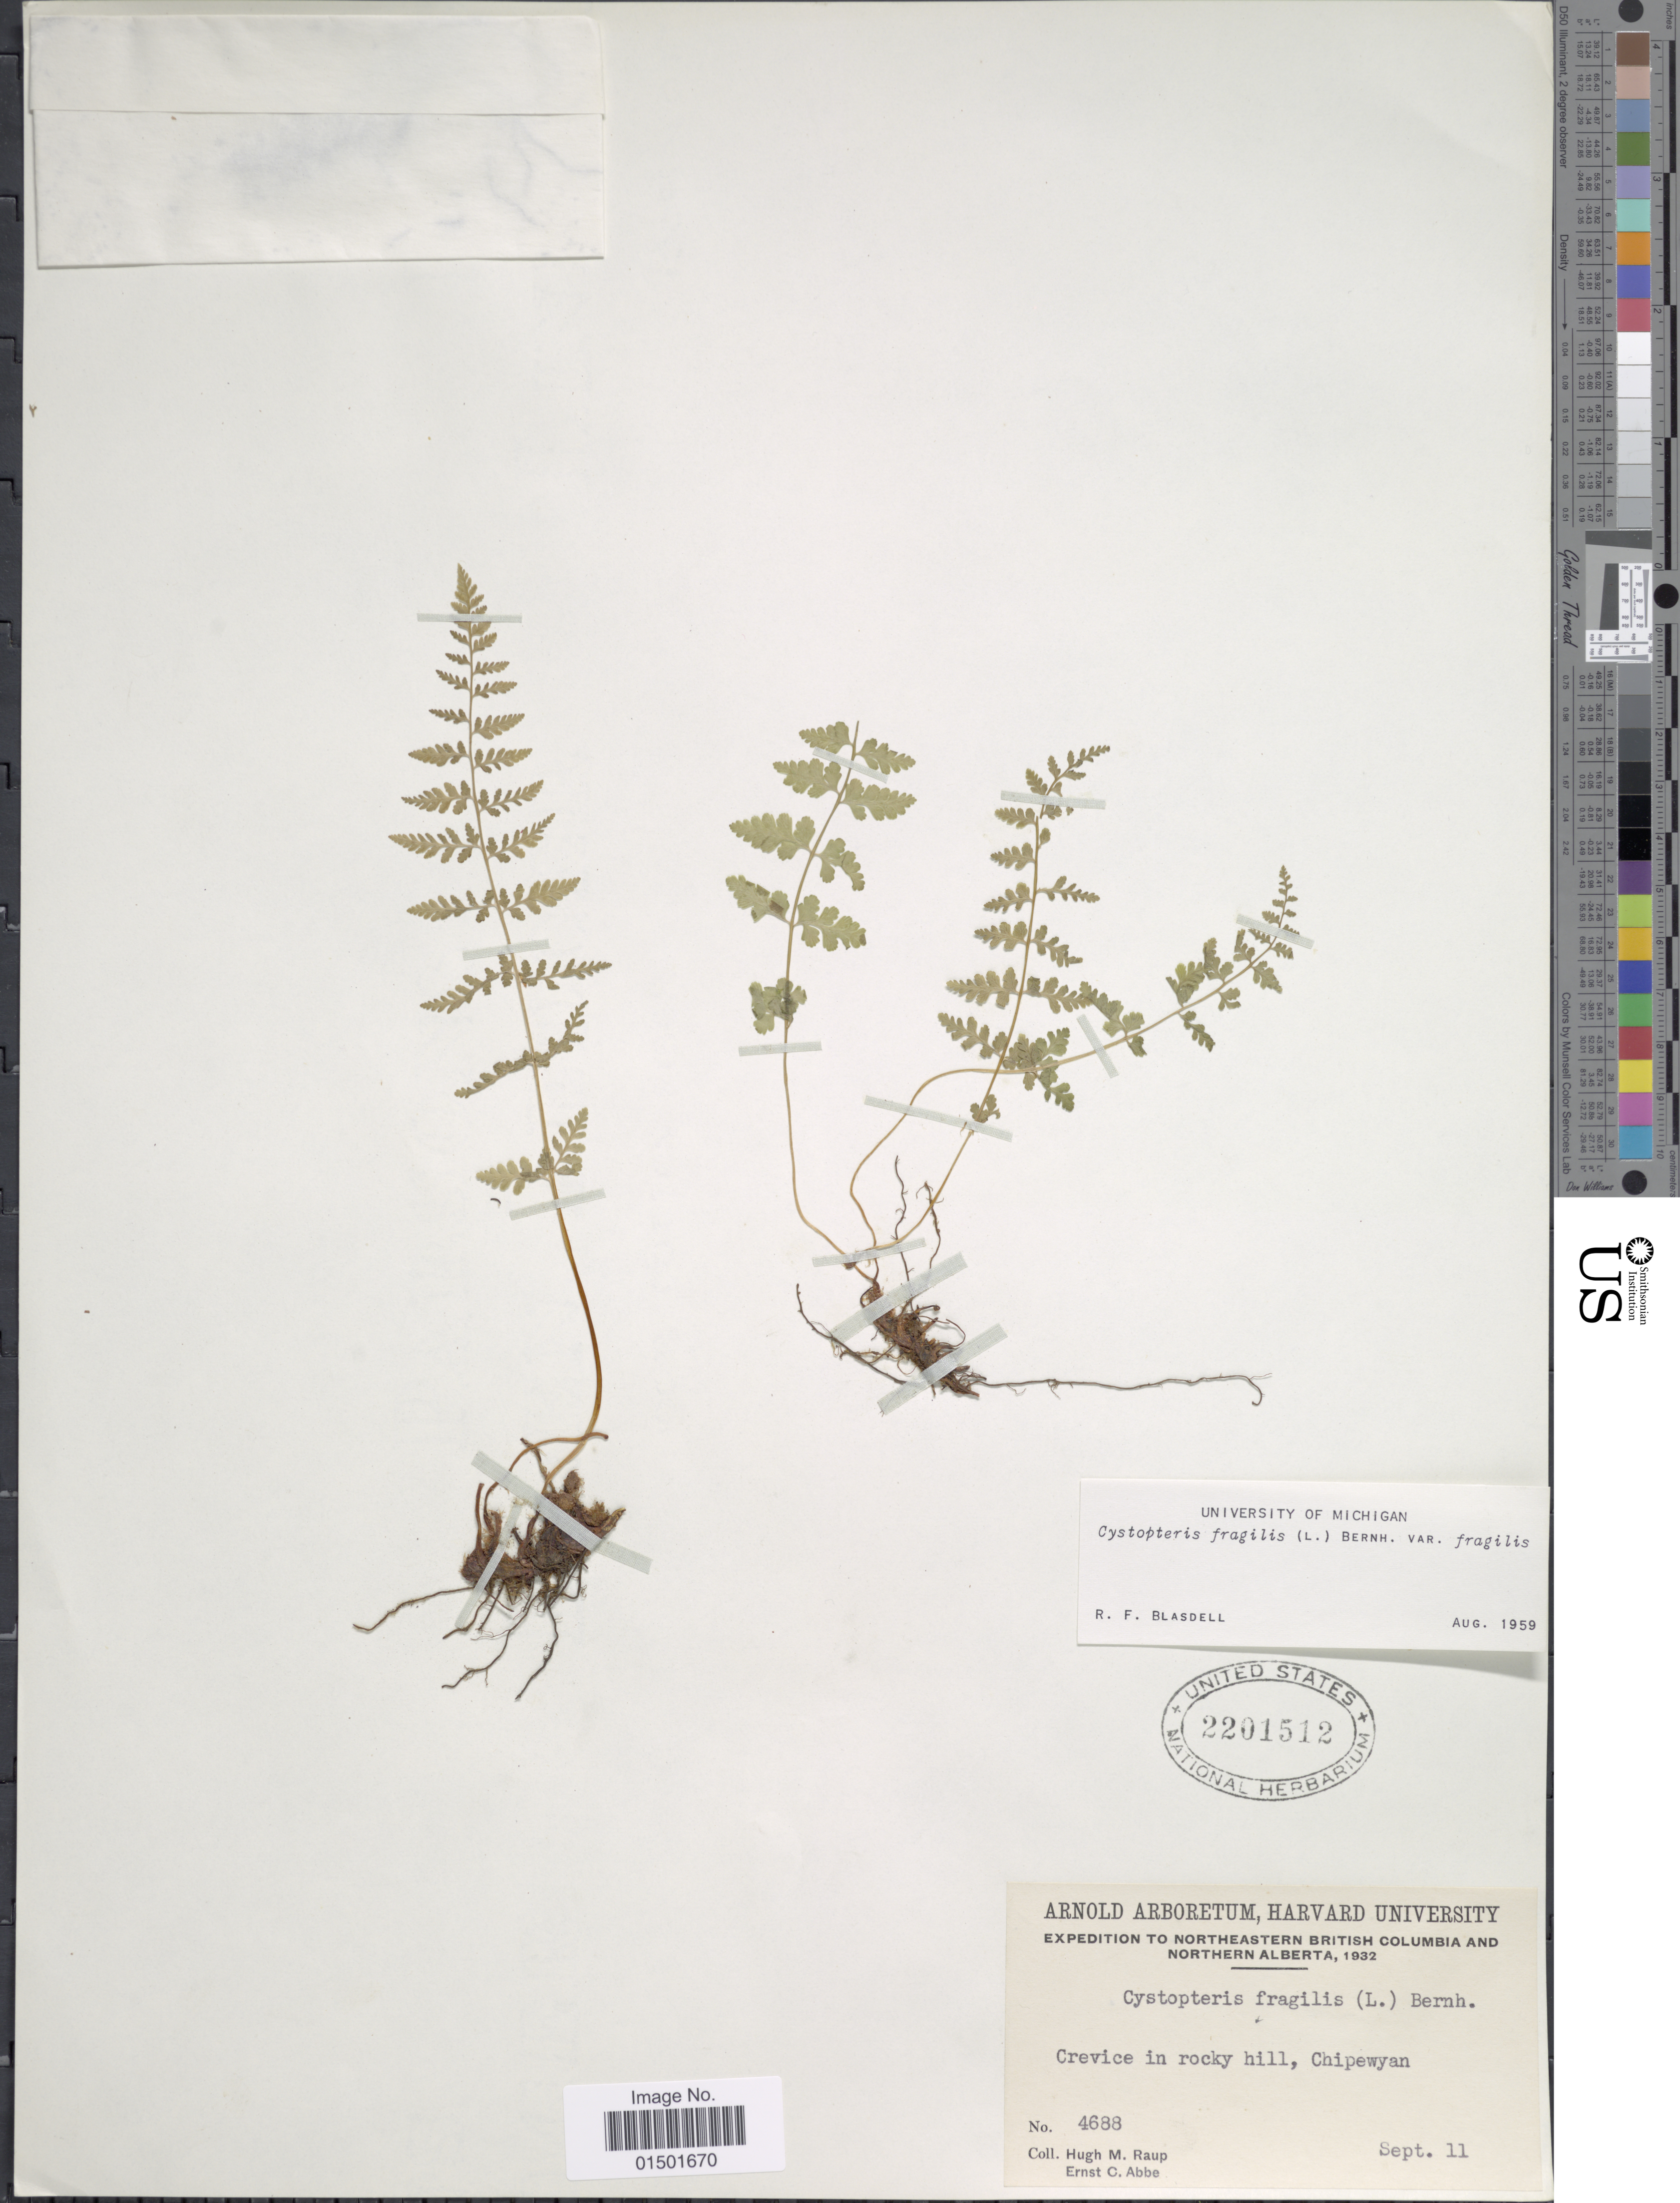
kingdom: Plantae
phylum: Tracheophyta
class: Polypodiopsida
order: Polypodiales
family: Cystopteridaceae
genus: Cystopteris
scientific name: Cystopteris fragilis var. fragilis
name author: (L.) Bernh.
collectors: H. Raup & E. C. Abbe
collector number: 4688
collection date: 1932-09-11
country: Canada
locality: Northeastern British Columbia and Northern Alberta. Crevice in rocky hill, Chipewyan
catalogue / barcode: US 2201512